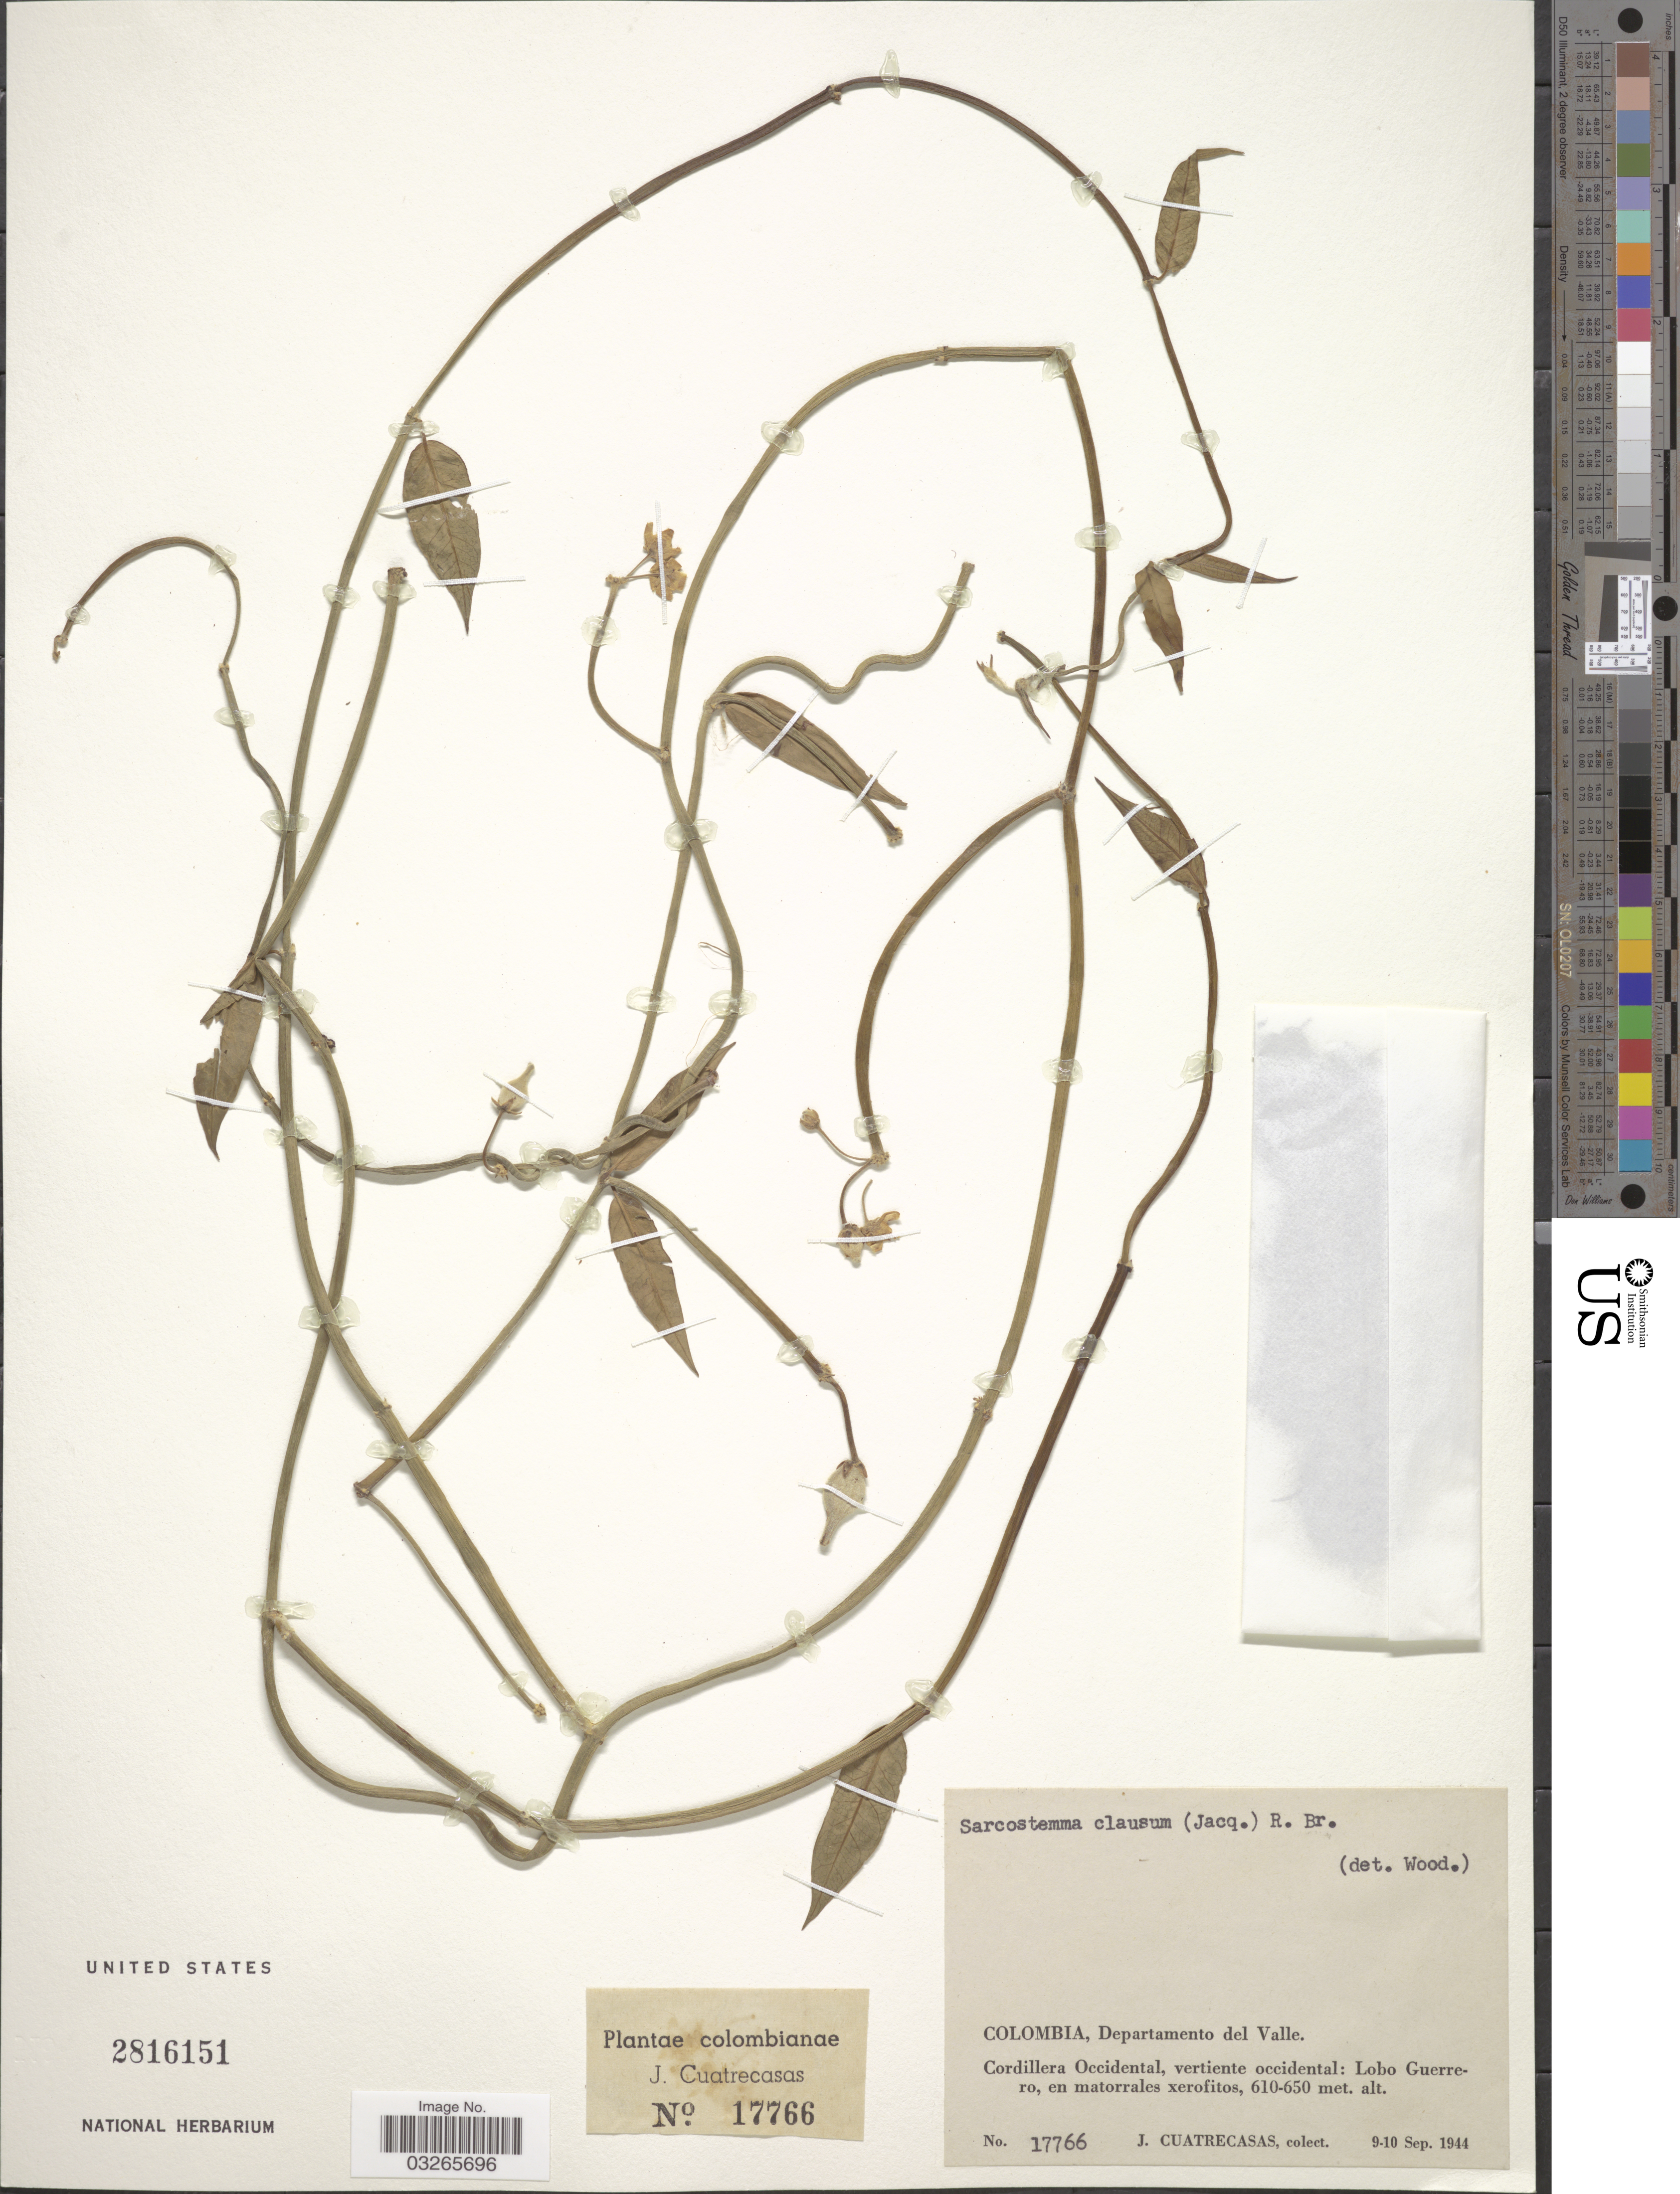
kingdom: Plantae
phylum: Tracheophyta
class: Magnoliopsida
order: Gentianales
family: Apocynaceae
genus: Sarcostemma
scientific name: Sarcostemma clausum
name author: (Jacq.) Schult.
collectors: J. Cuatrecasas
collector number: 17766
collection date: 1944-09-09/1944-09-10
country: Colombia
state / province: Valle del Cauca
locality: Departamento del Valle. Cordillera Occidental, vertiente occidental: Lobo Guerrero, en matorrales xerofitos.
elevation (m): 610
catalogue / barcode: US 2816151